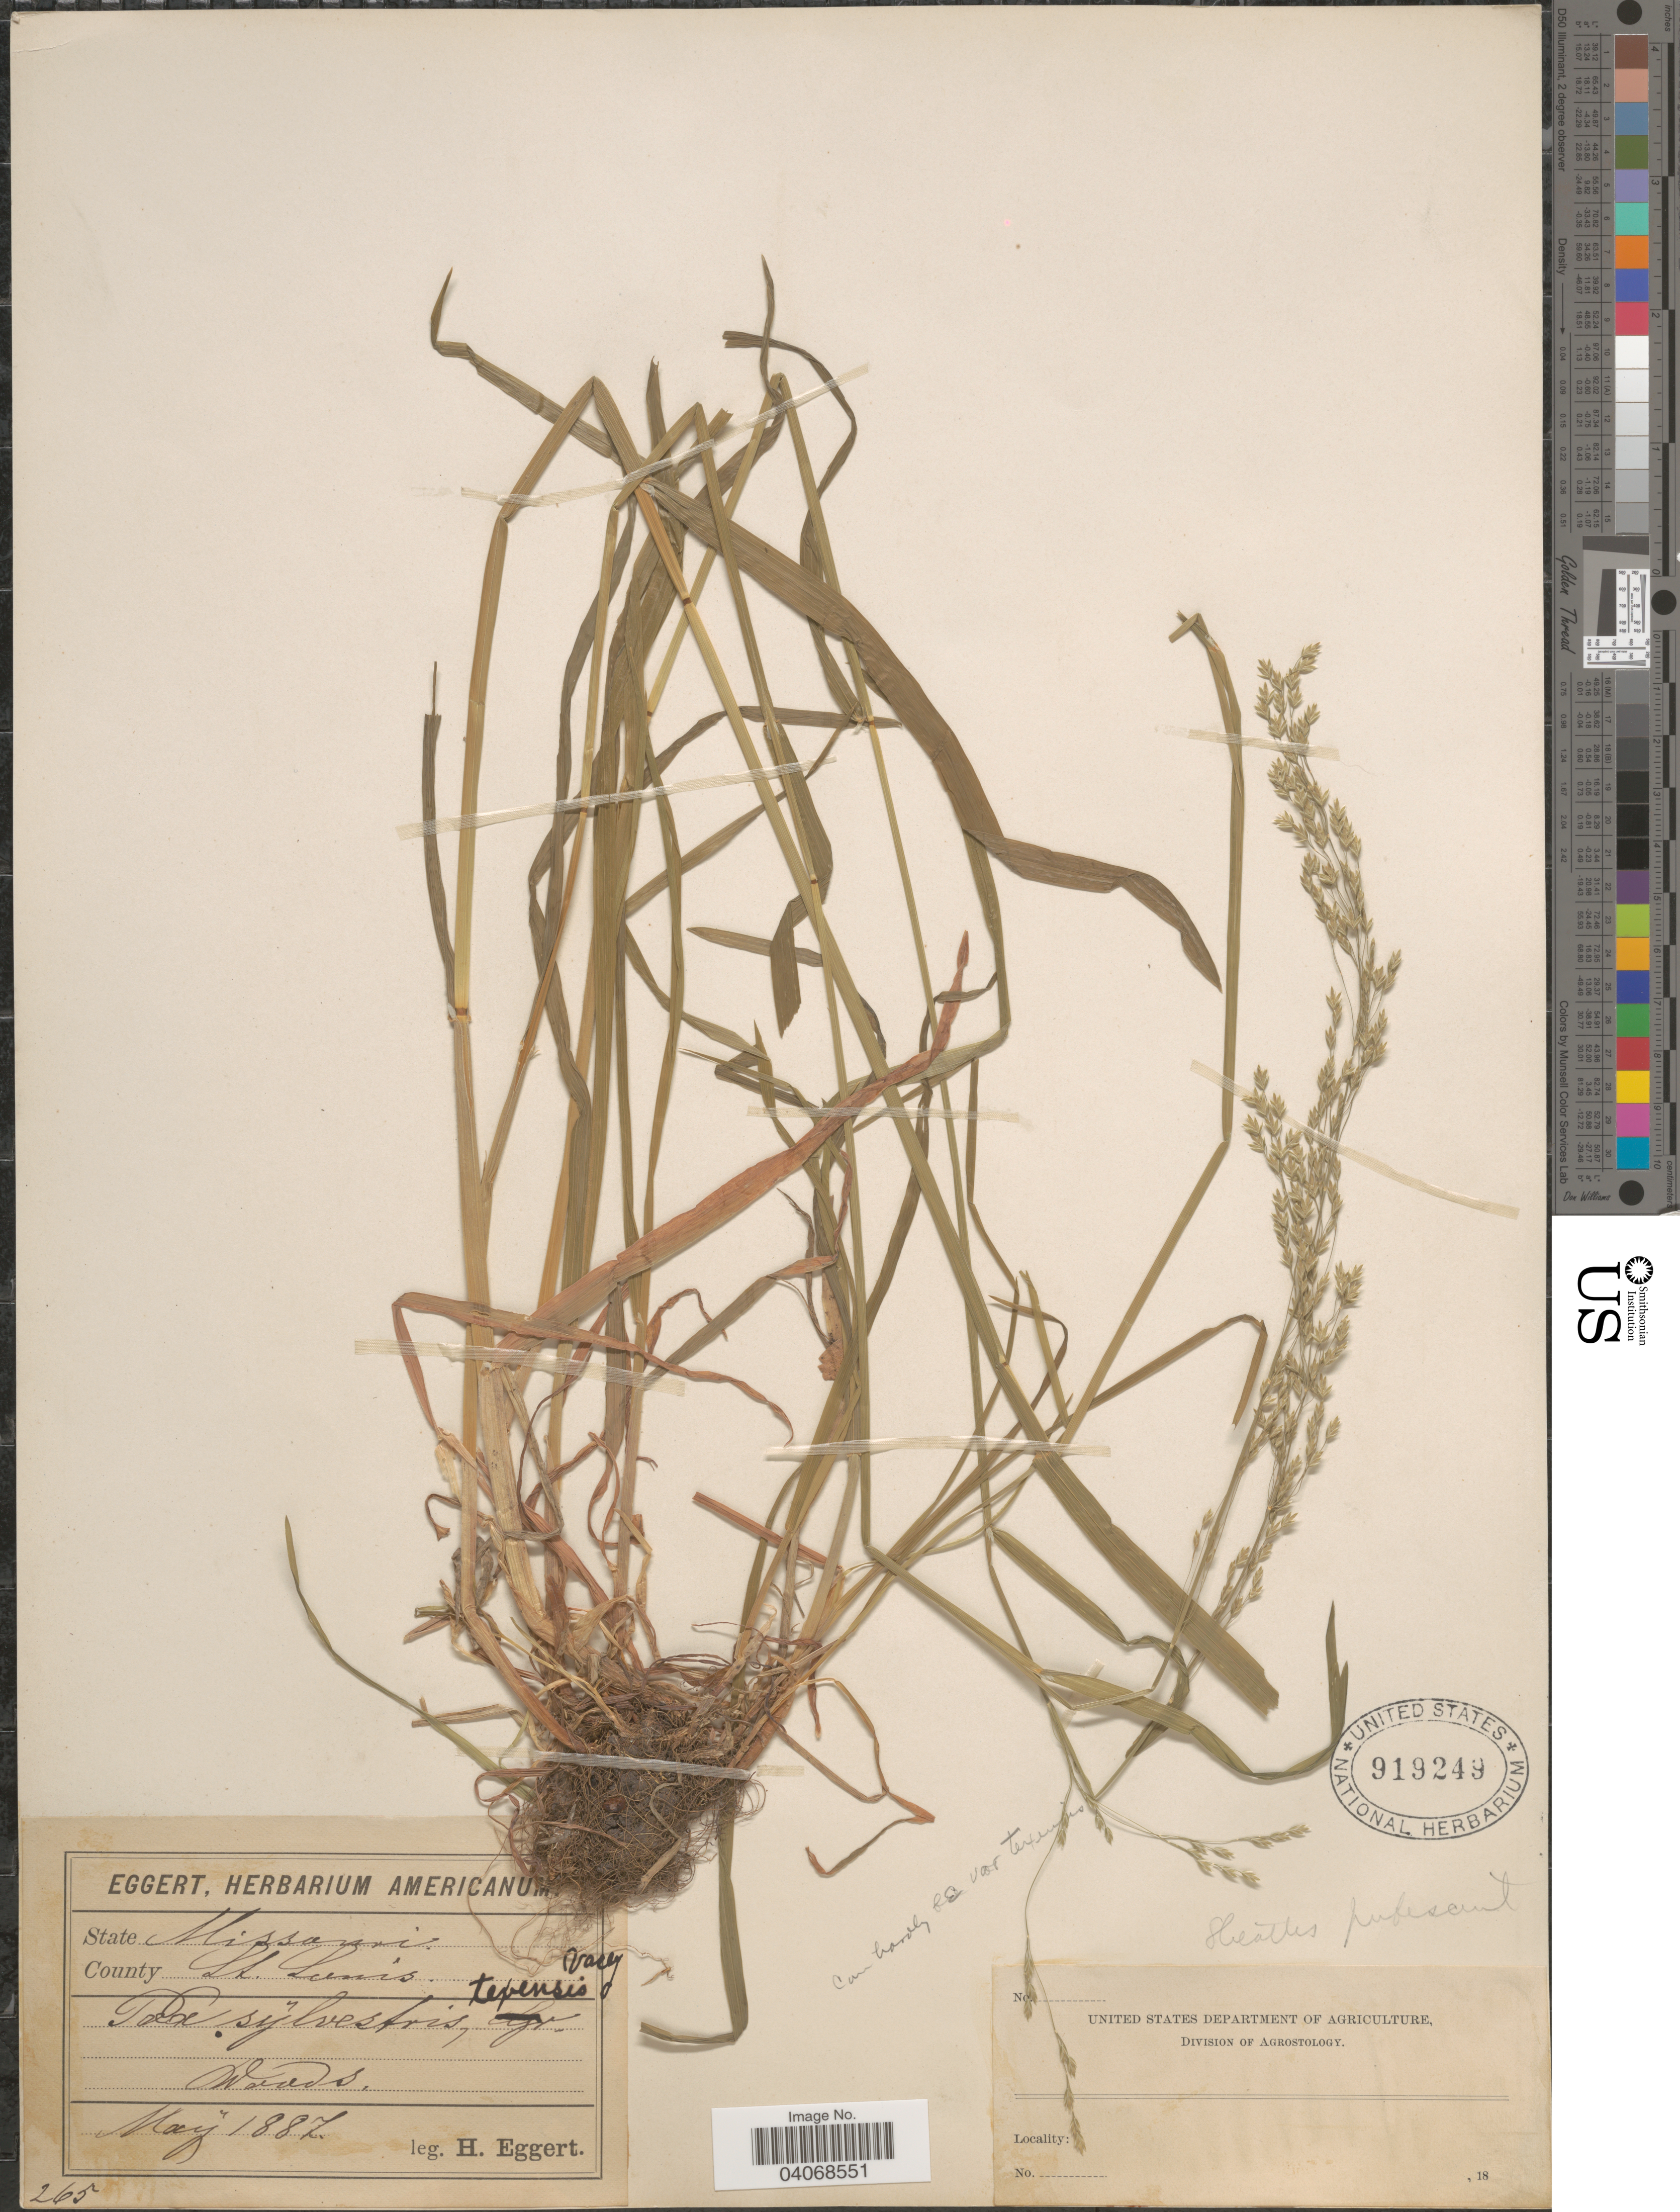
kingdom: Plantae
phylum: Tracheophyta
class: Liliopsida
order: Poales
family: Poaceae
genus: Poa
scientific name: Poa sylvestris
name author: A. Gray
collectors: H. Eggert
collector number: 265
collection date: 1887-05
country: United States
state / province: Missouri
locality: County St. Louis. Woods.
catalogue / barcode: US 919249